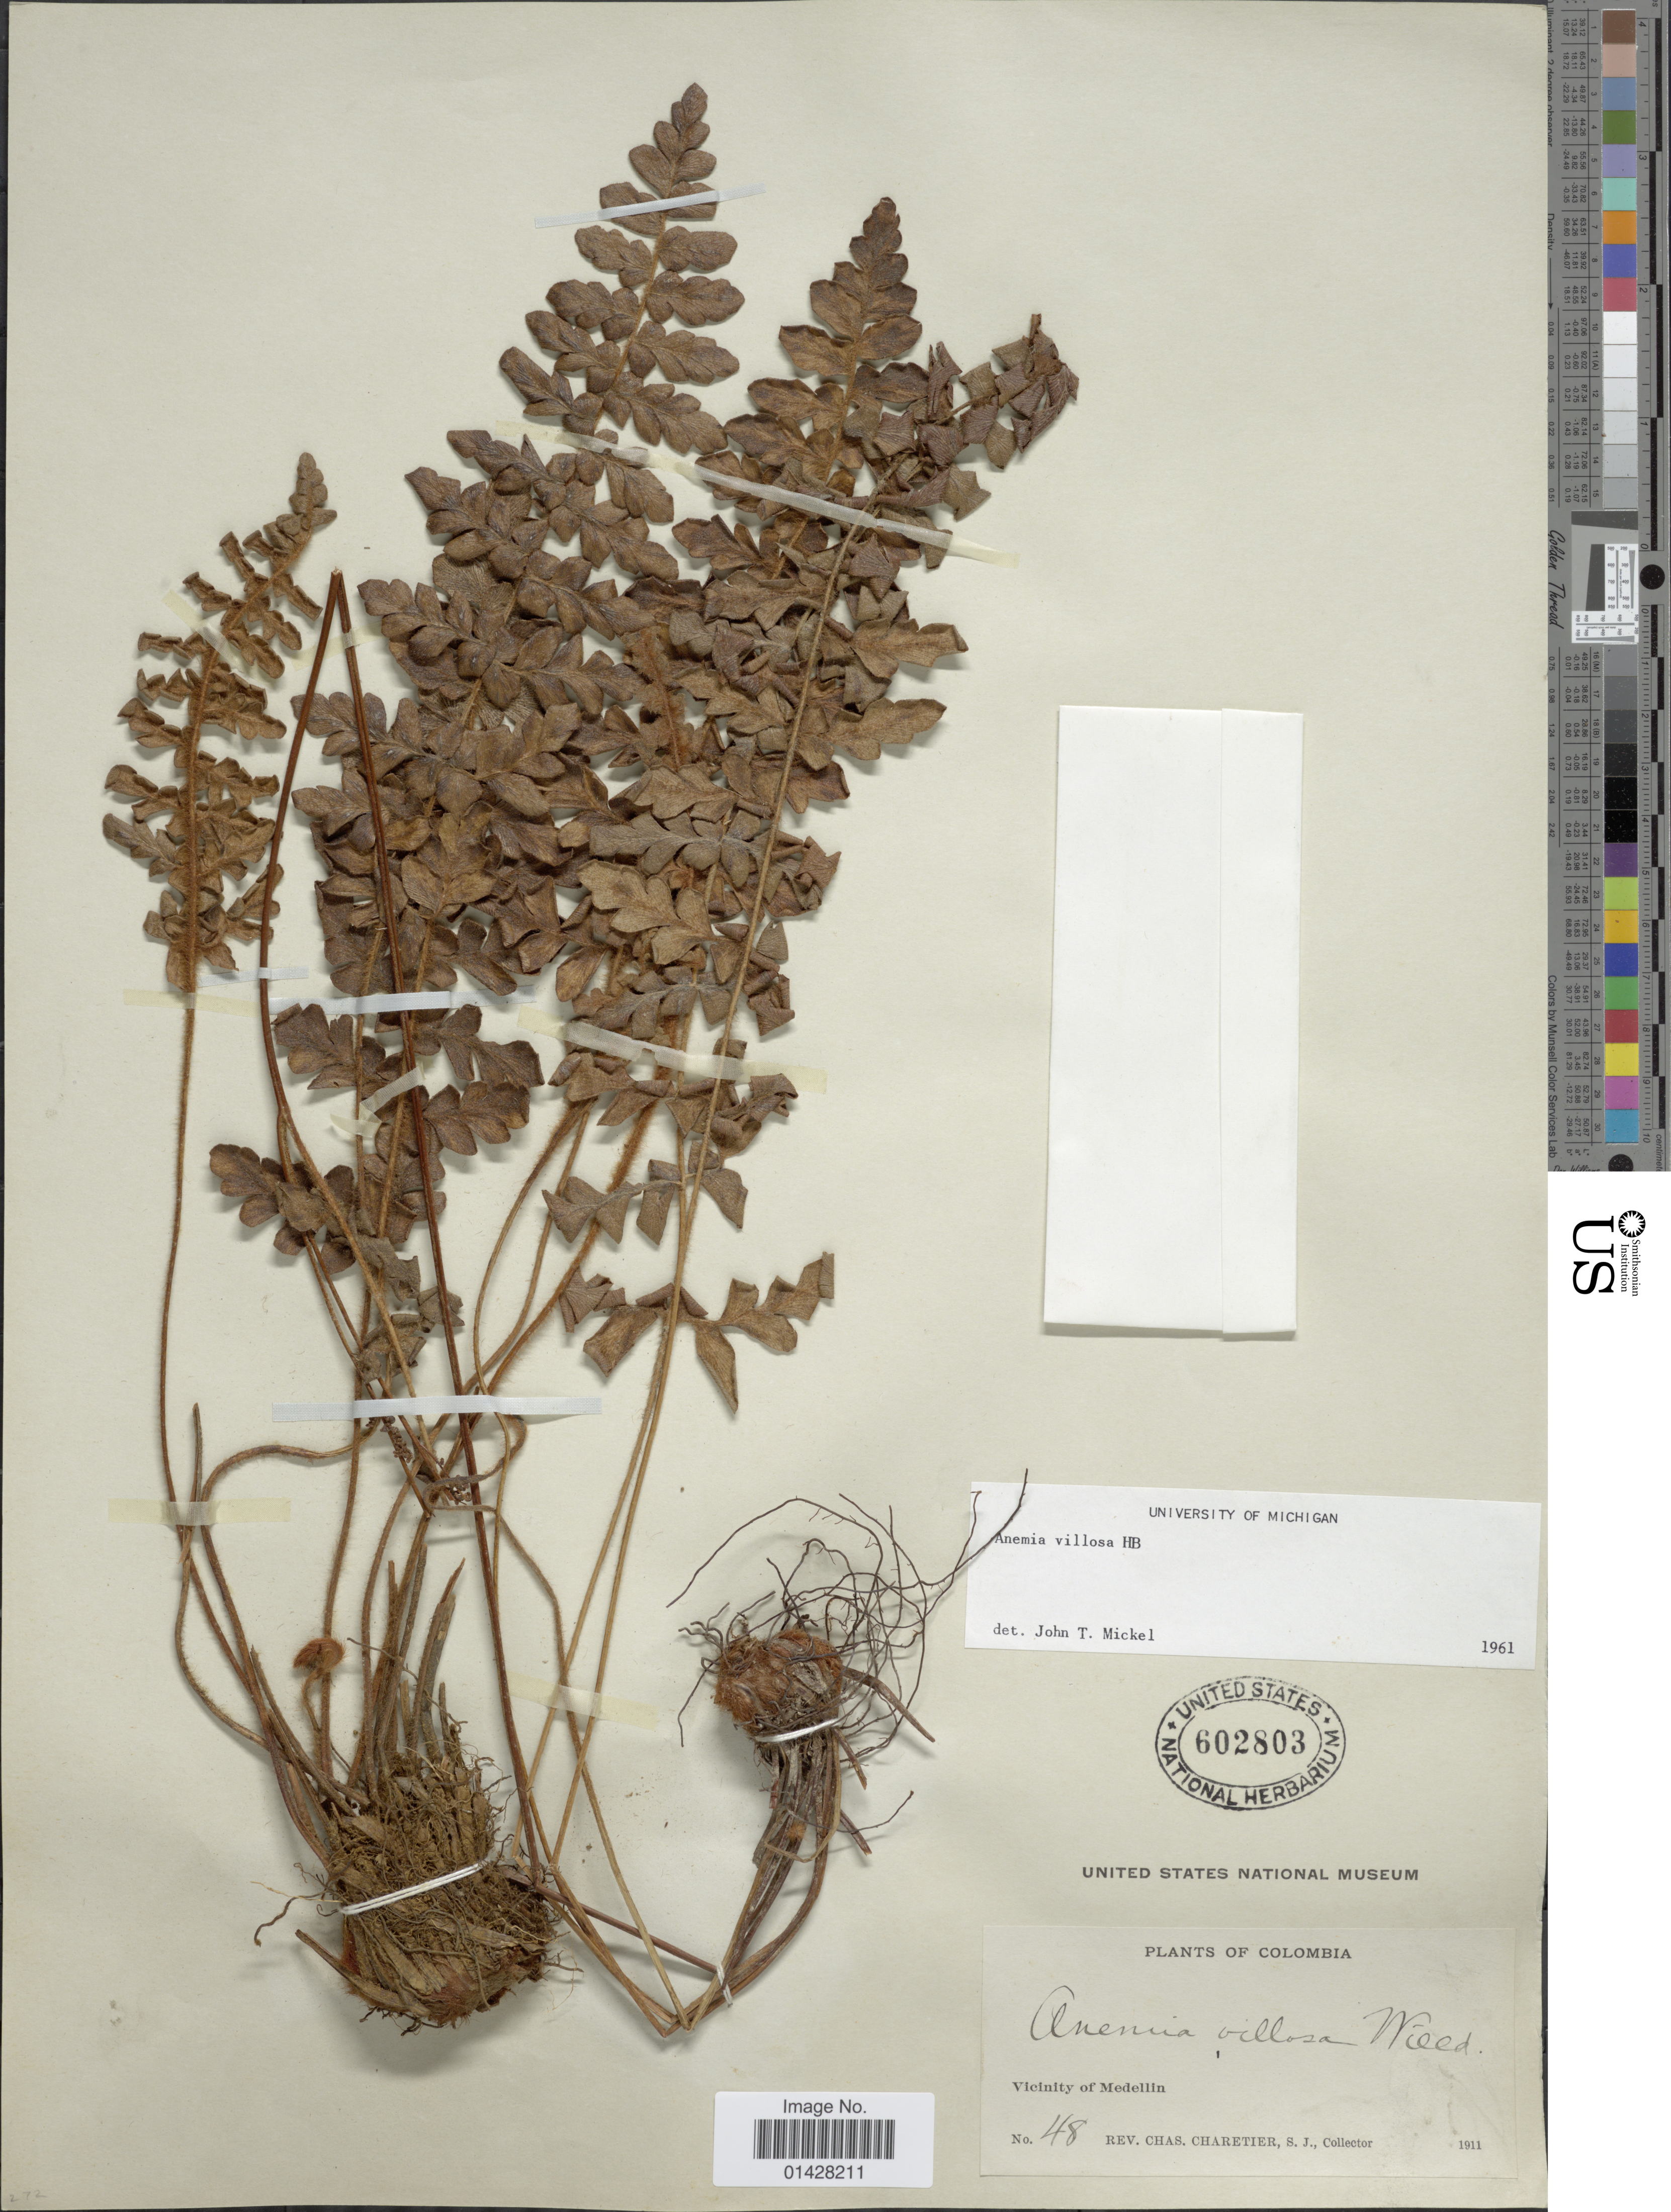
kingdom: Plantae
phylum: Tracheophyta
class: Polypodiopsida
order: Schizaeales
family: Anemiaceae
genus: Anemia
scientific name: Anemia villosa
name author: Humb. & Bonpl. ex Willd.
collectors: C. Charetier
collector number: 48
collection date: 1911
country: Colombia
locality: Vicinity of Medellin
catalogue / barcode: US 602803